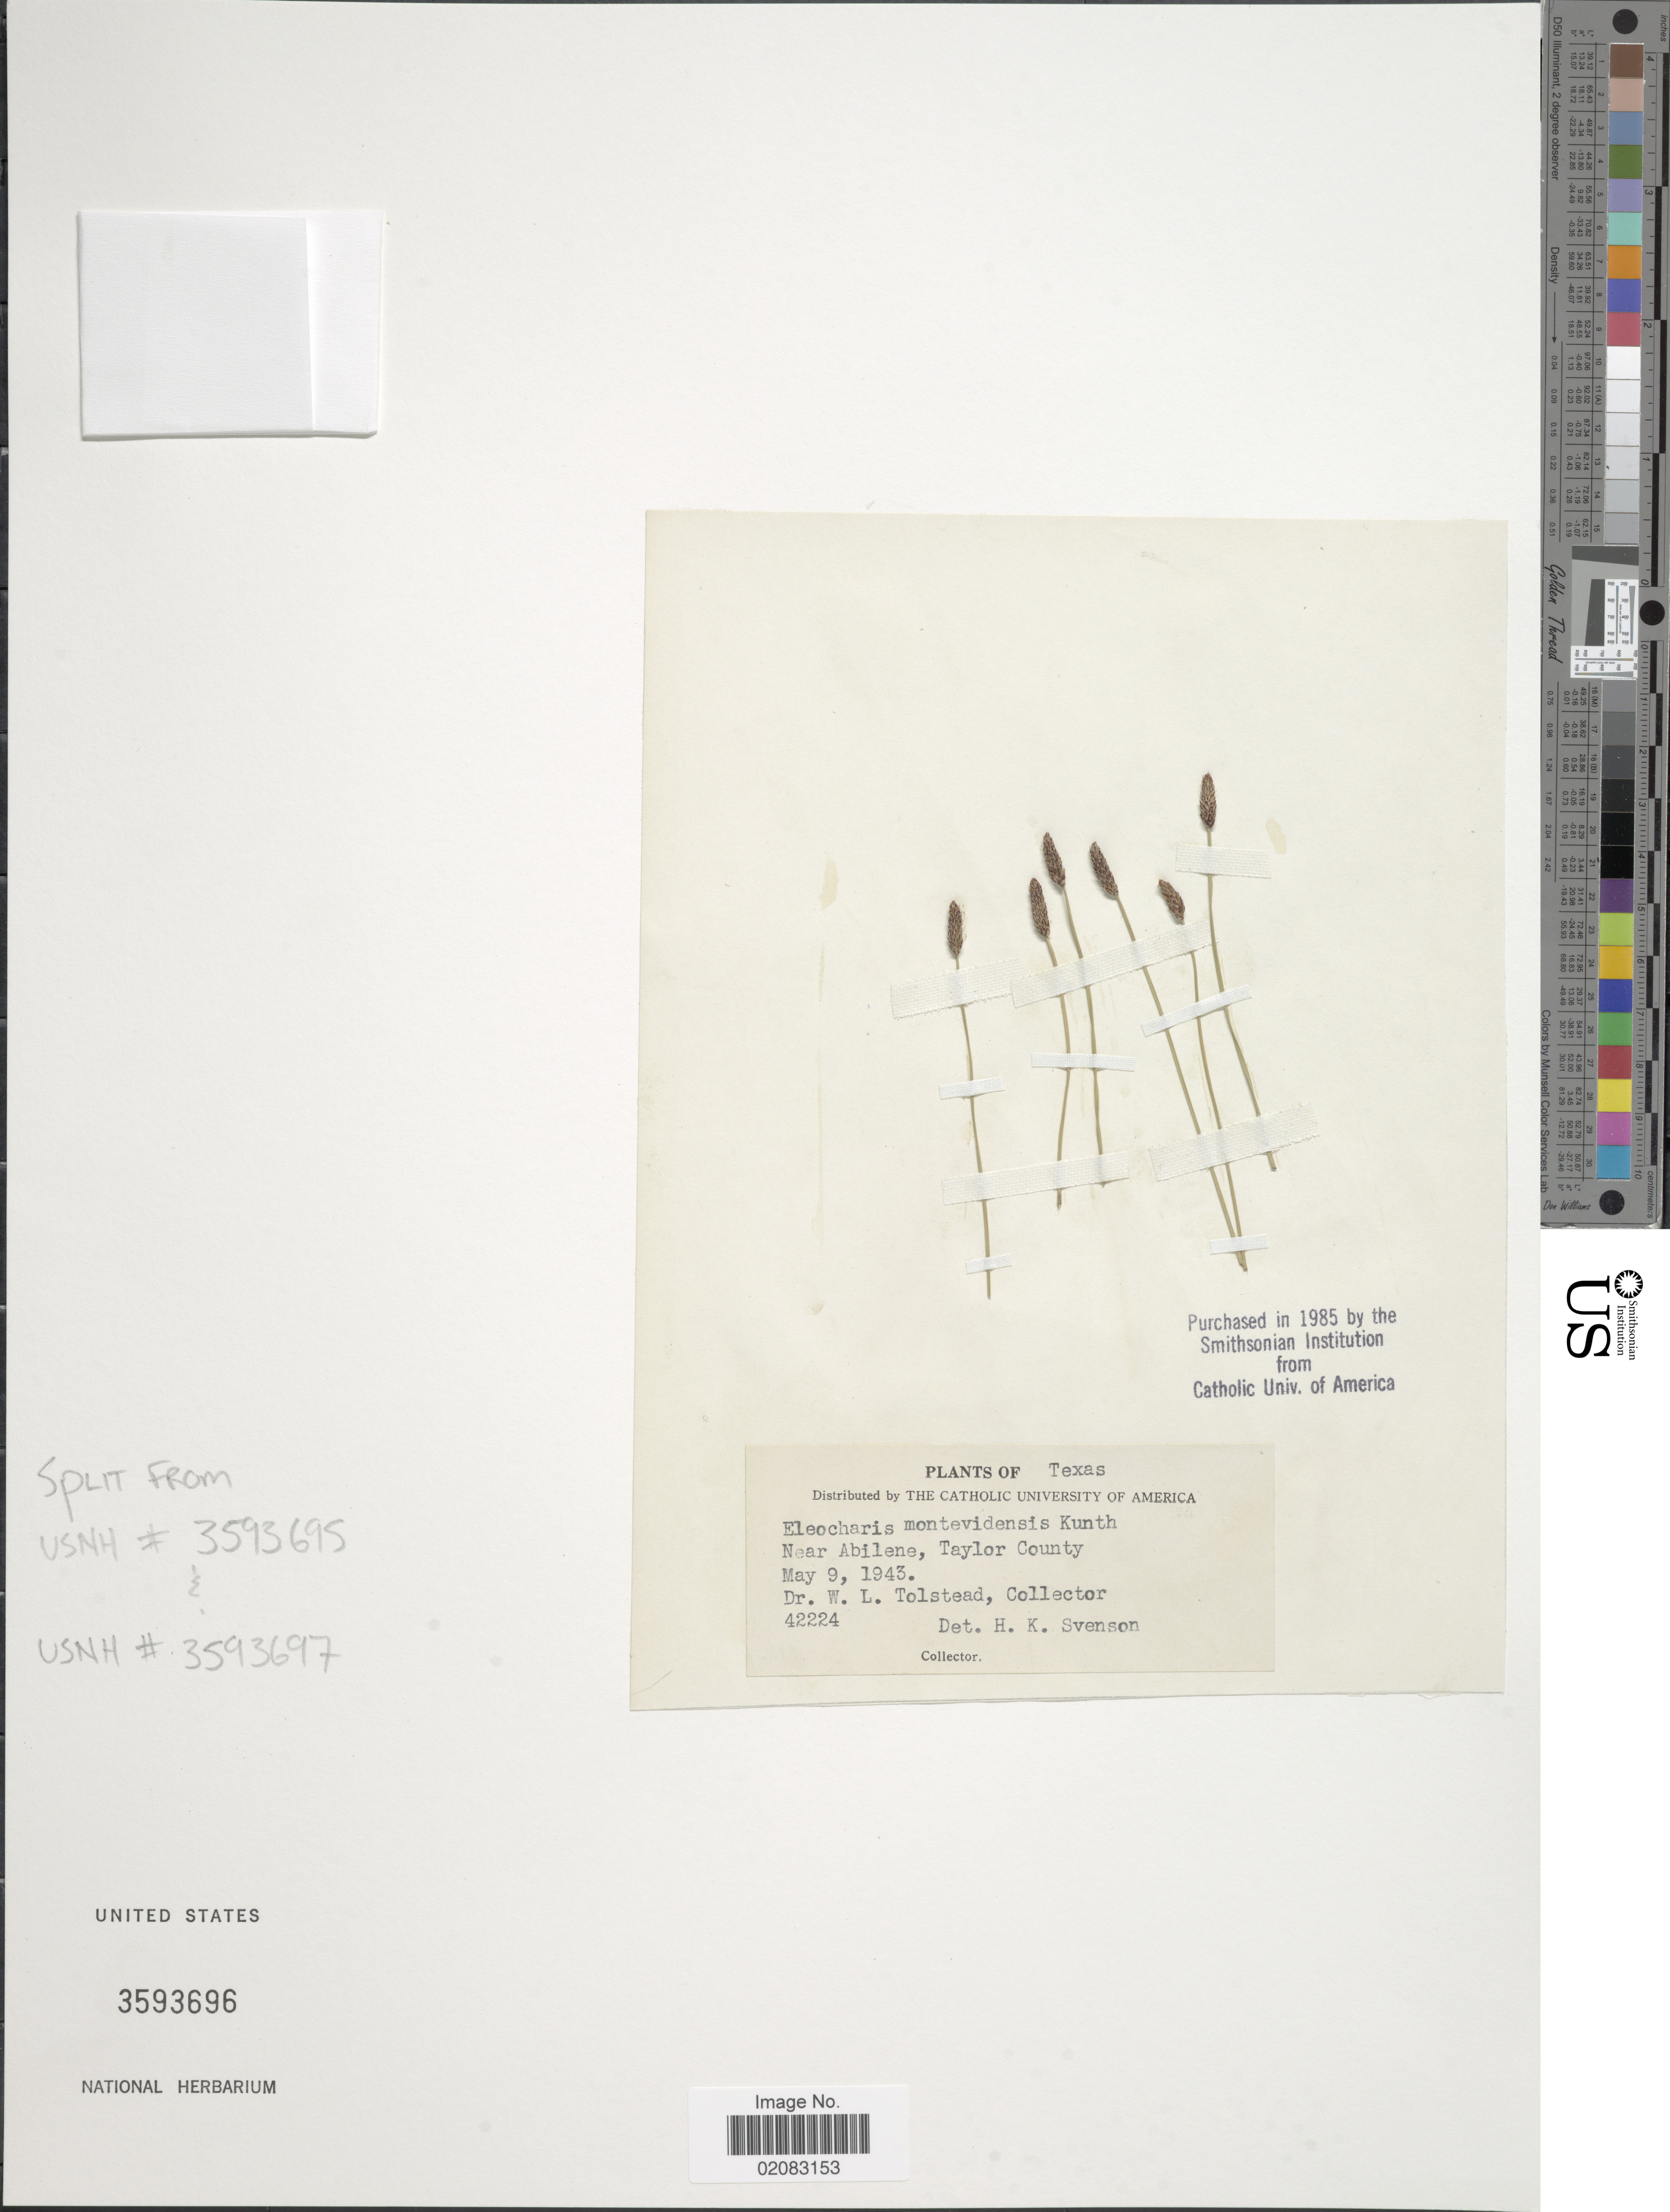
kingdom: Plantae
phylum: Tracheophyta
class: Liliopsida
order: Poales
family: Cyperaceae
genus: Eleocharis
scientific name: Eleocharis montevidensis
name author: Kunth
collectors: W. Tolstead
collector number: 42224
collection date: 1943-05-09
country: United States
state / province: Texas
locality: Near Abilene, Taylor County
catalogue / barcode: US 3593696